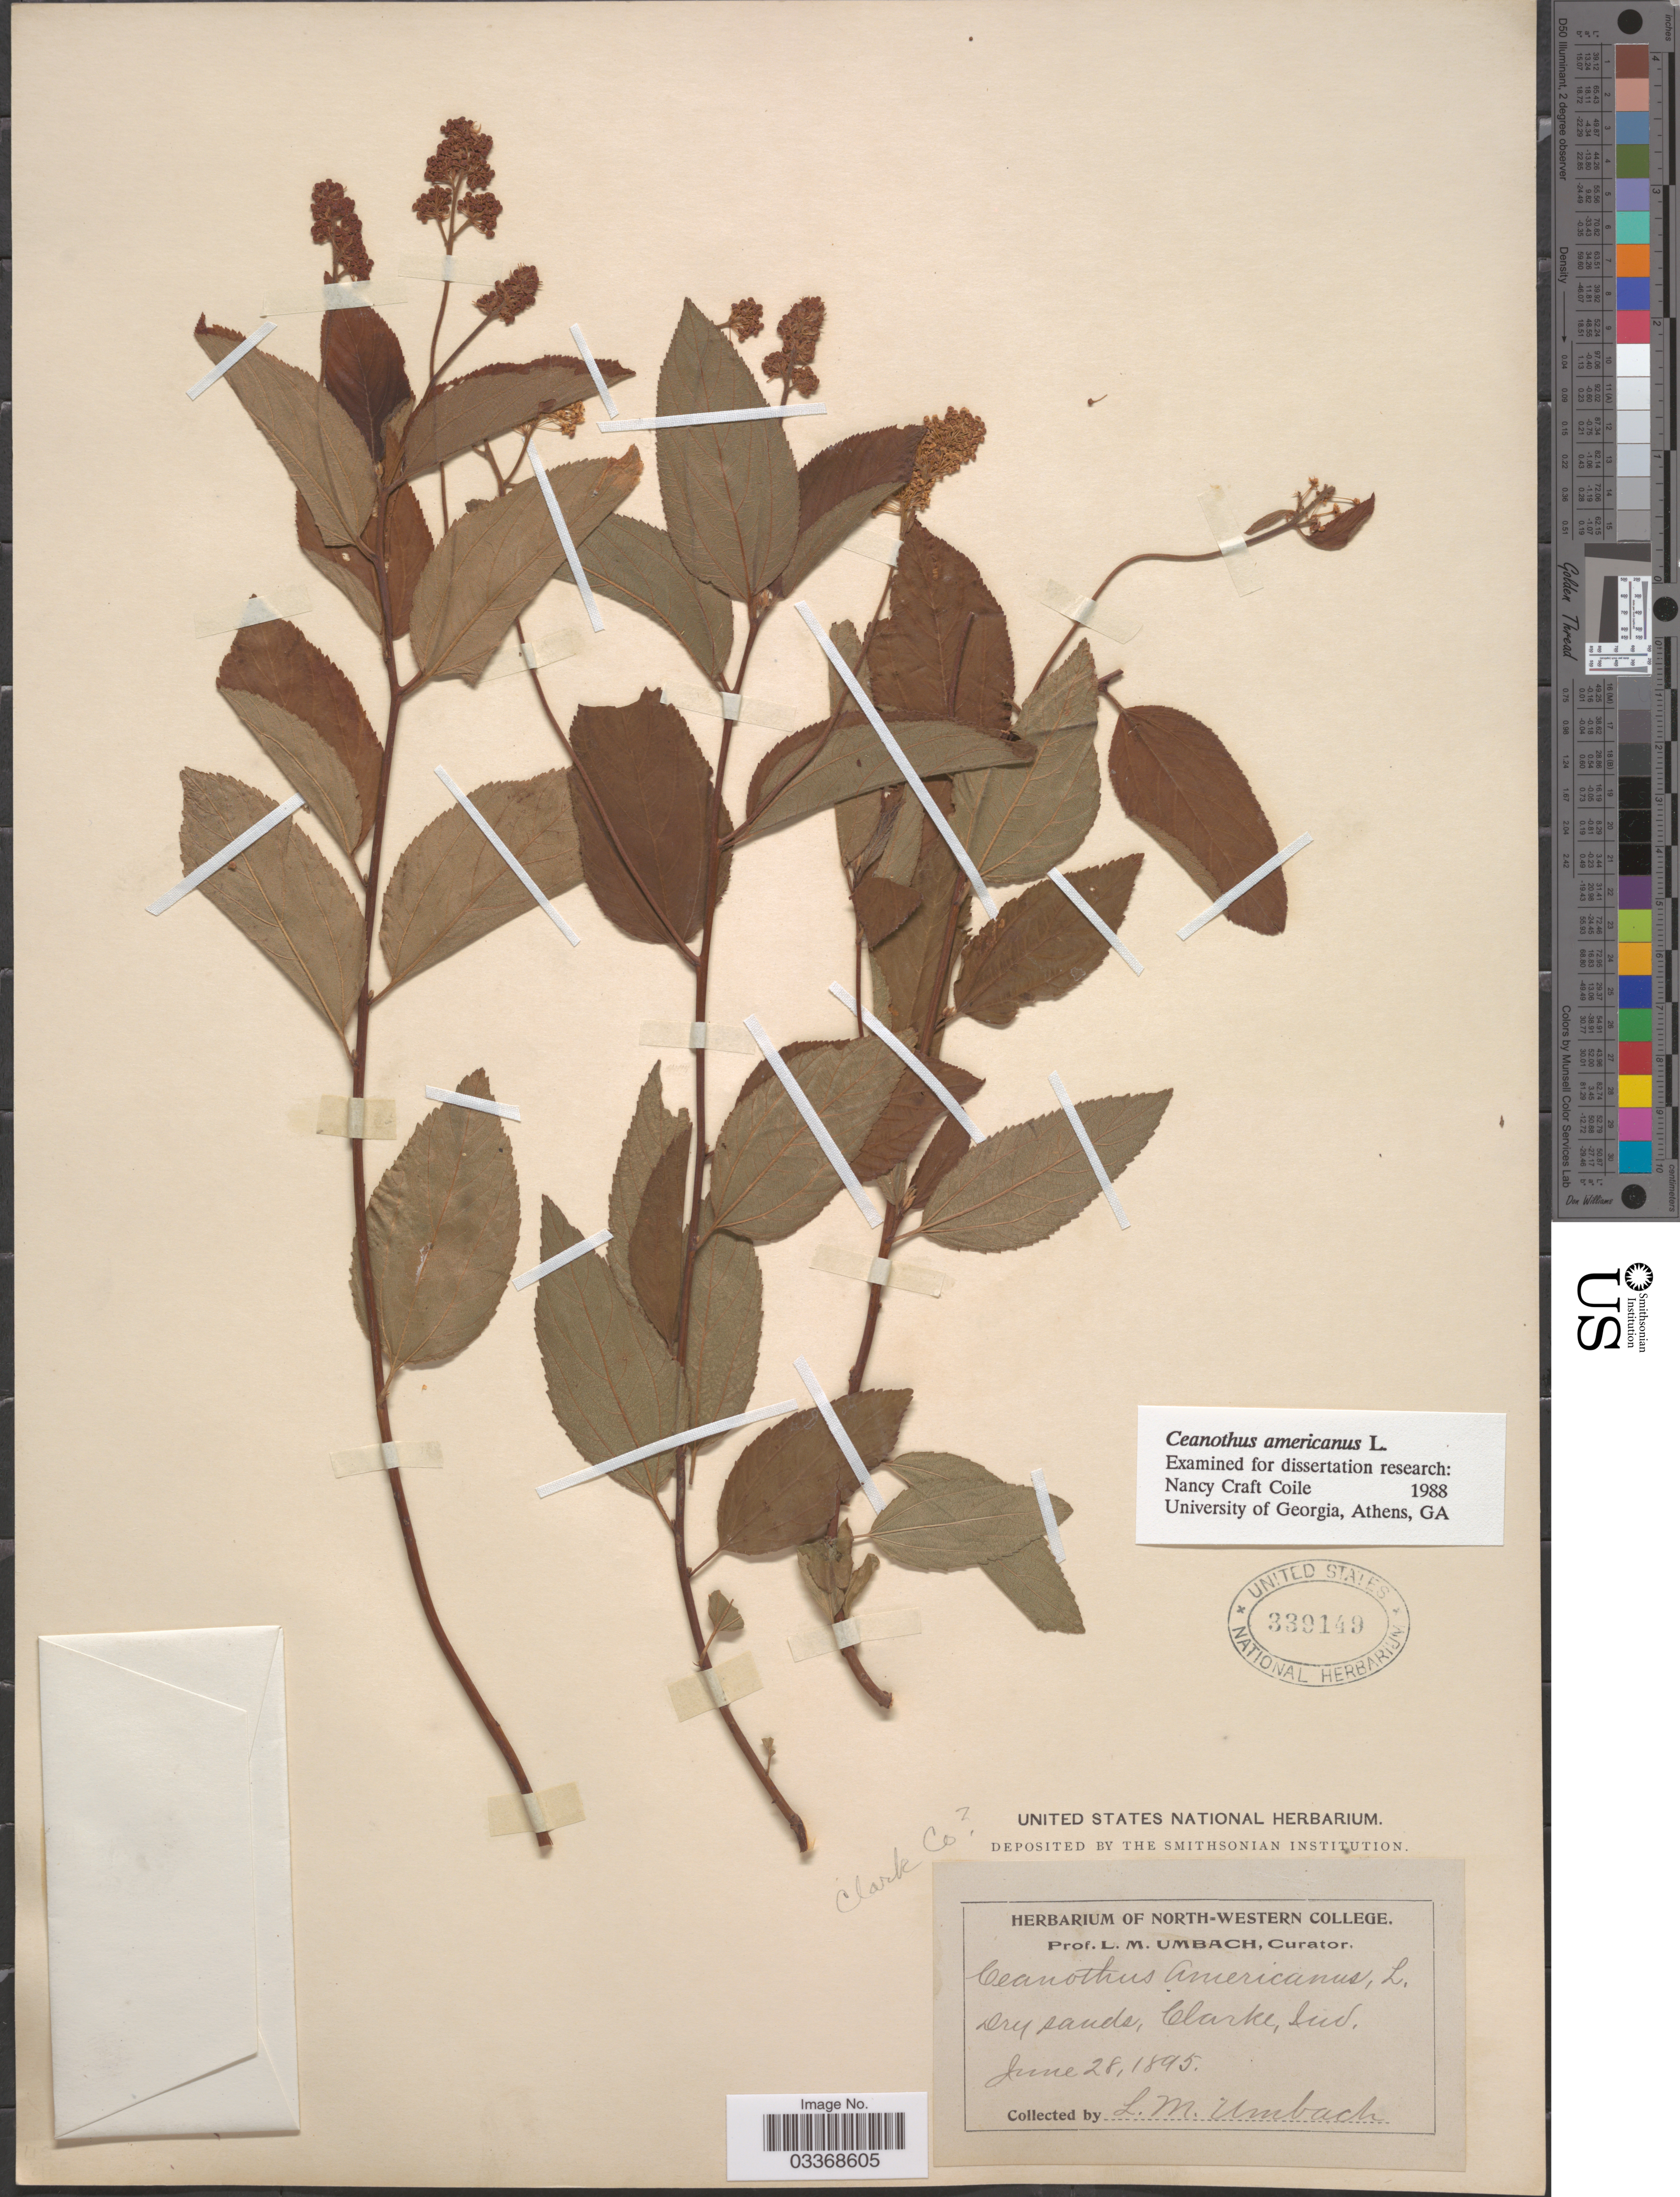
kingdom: Plantae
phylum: Tracheophyta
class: Magnoliopsida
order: Rosales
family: Rhamnaceae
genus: Ceanothus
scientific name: Ceanothus americanus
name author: L.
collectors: L. M. Umbach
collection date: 1895-06-28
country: United States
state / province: Indiana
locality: Clarke, Clark Co [unsure placement].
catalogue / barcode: US 339149